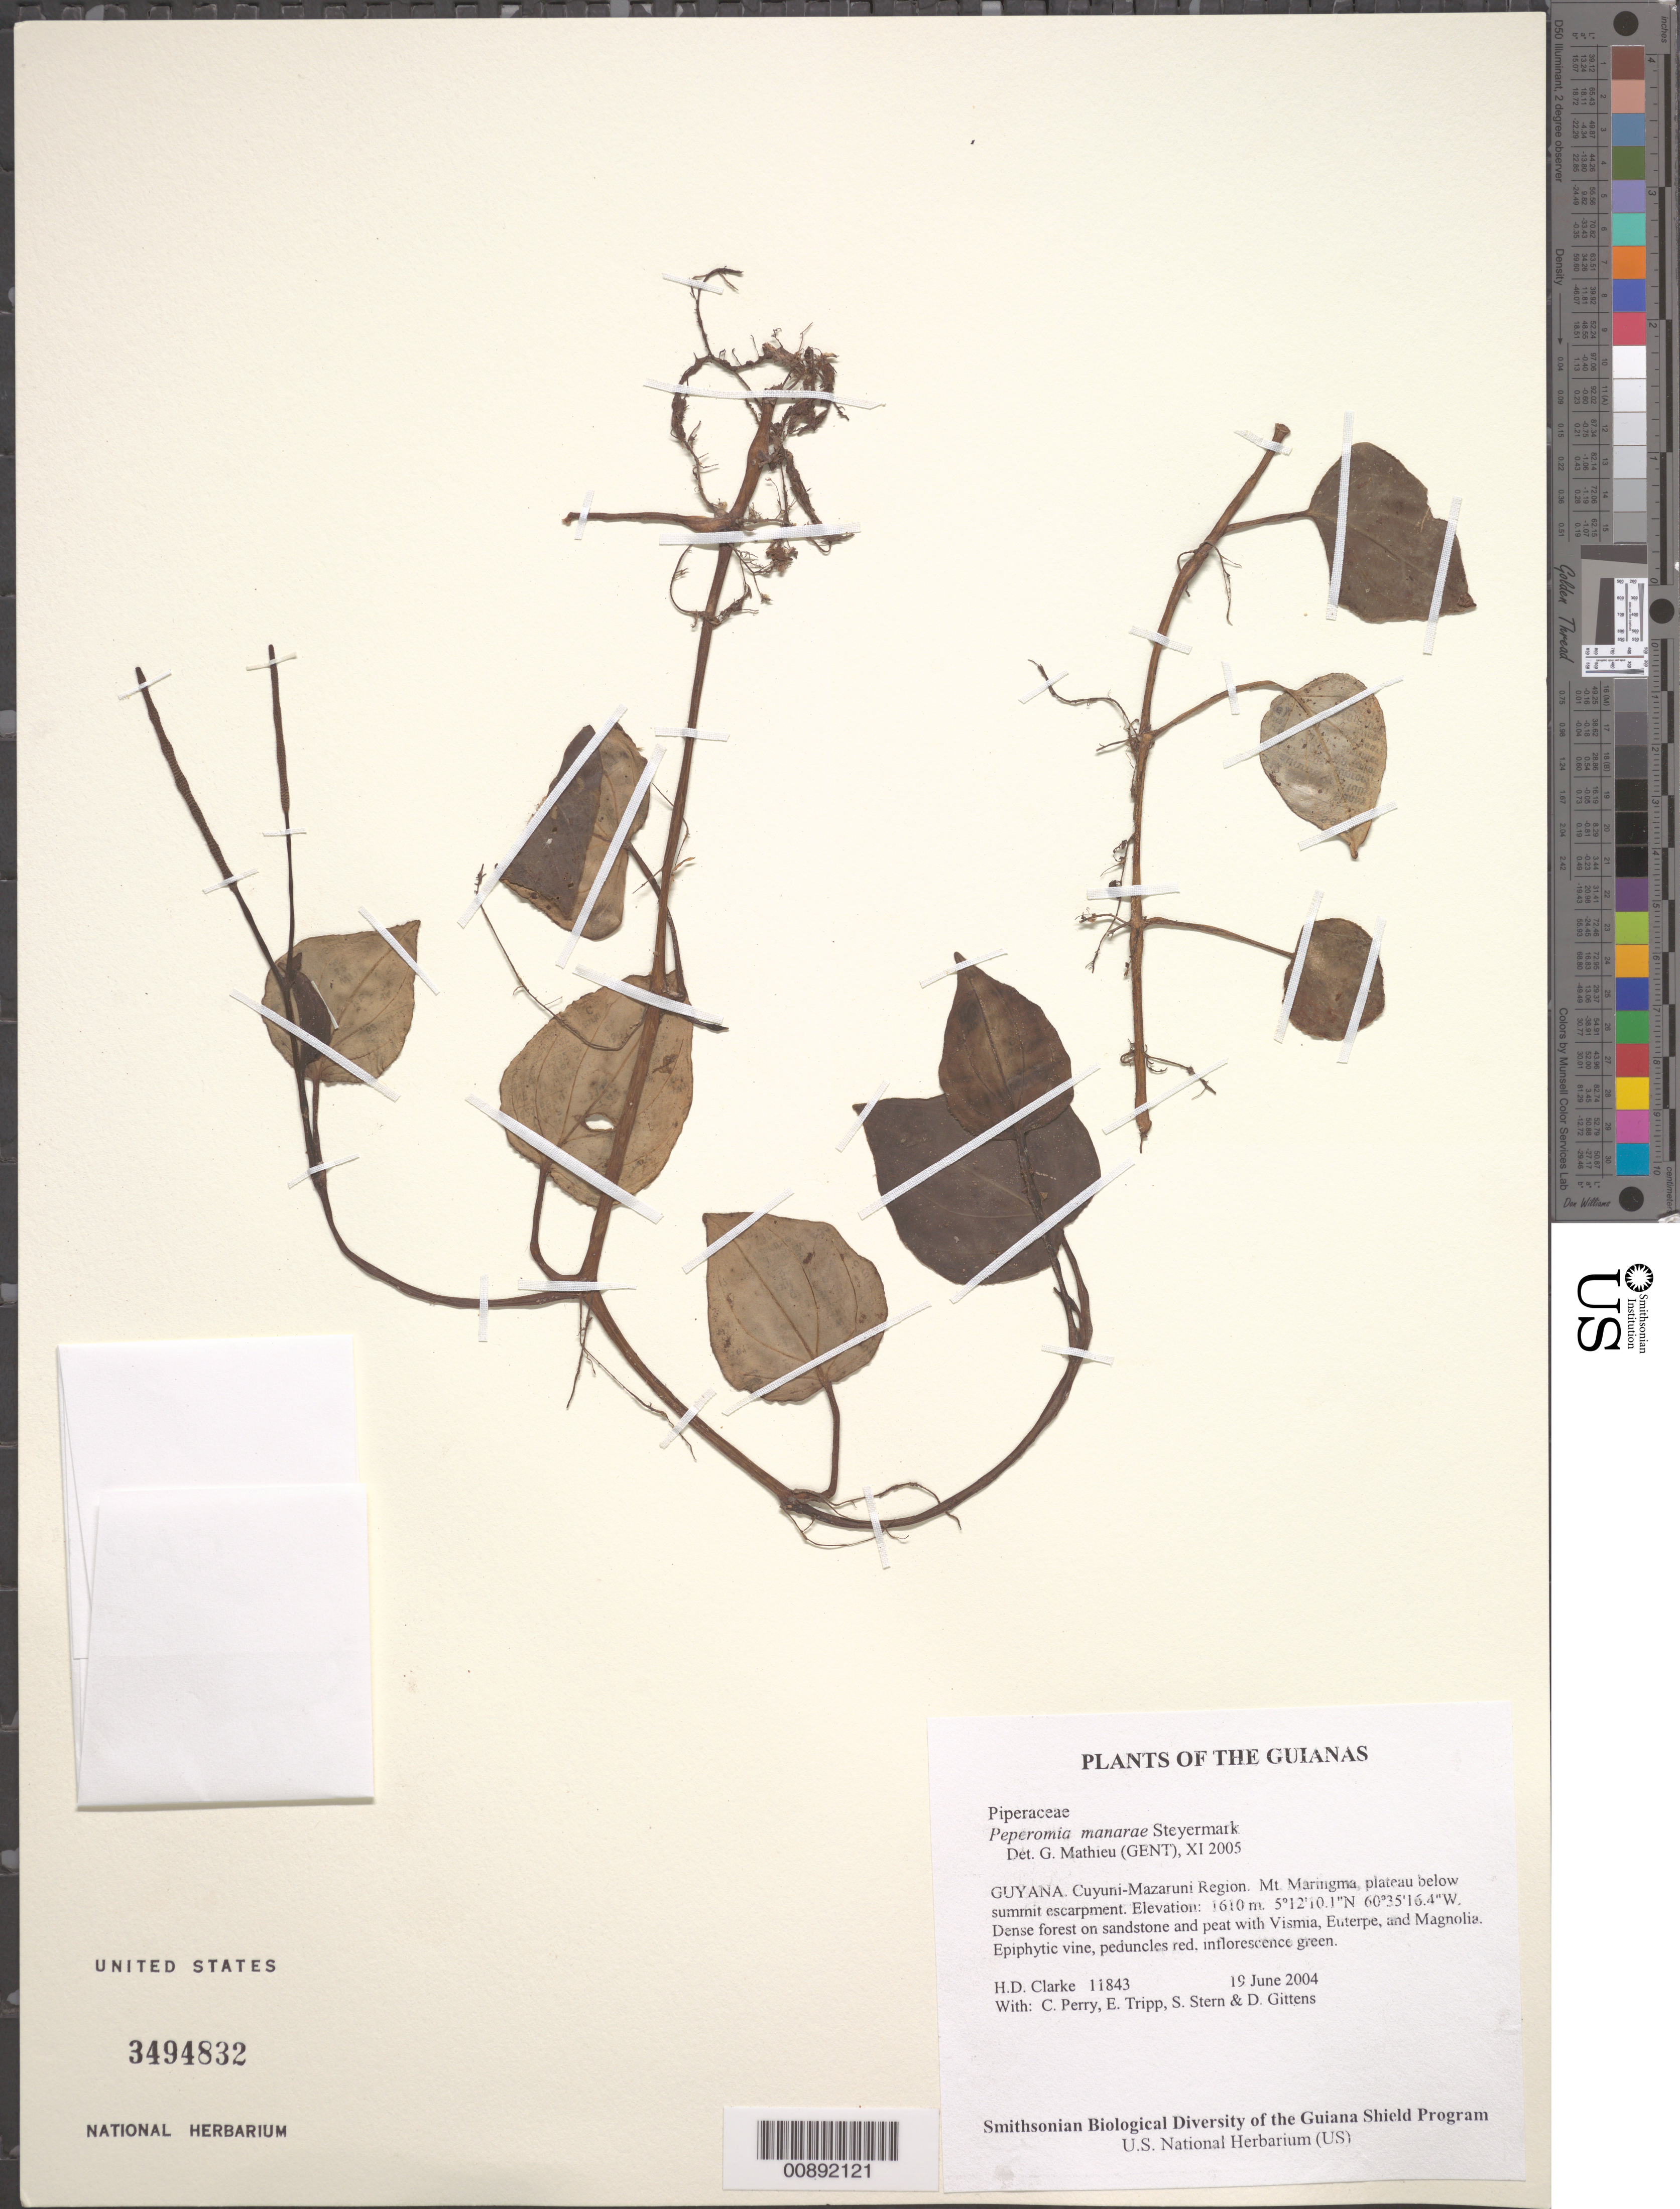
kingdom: Plantae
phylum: Tracheophyta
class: Magnoliopsida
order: Piperales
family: Piperaceae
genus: Peperomia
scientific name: Peperomia manarae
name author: Steyerm.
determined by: Mathieu, Guido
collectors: H. D. Clarke, C. Perry, E. Tripp, S. R. Stern & D. Gittens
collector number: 11843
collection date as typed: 19 June 2004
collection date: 2004-06-19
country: Guyana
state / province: Cuyuni-Mazaruni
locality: Mt. Maringma, plateau below summit escarpment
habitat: Dense forest on sandstone and peat with Vismia, Euterpe, and Magnolia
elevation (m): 1610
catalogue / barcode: US 3494832